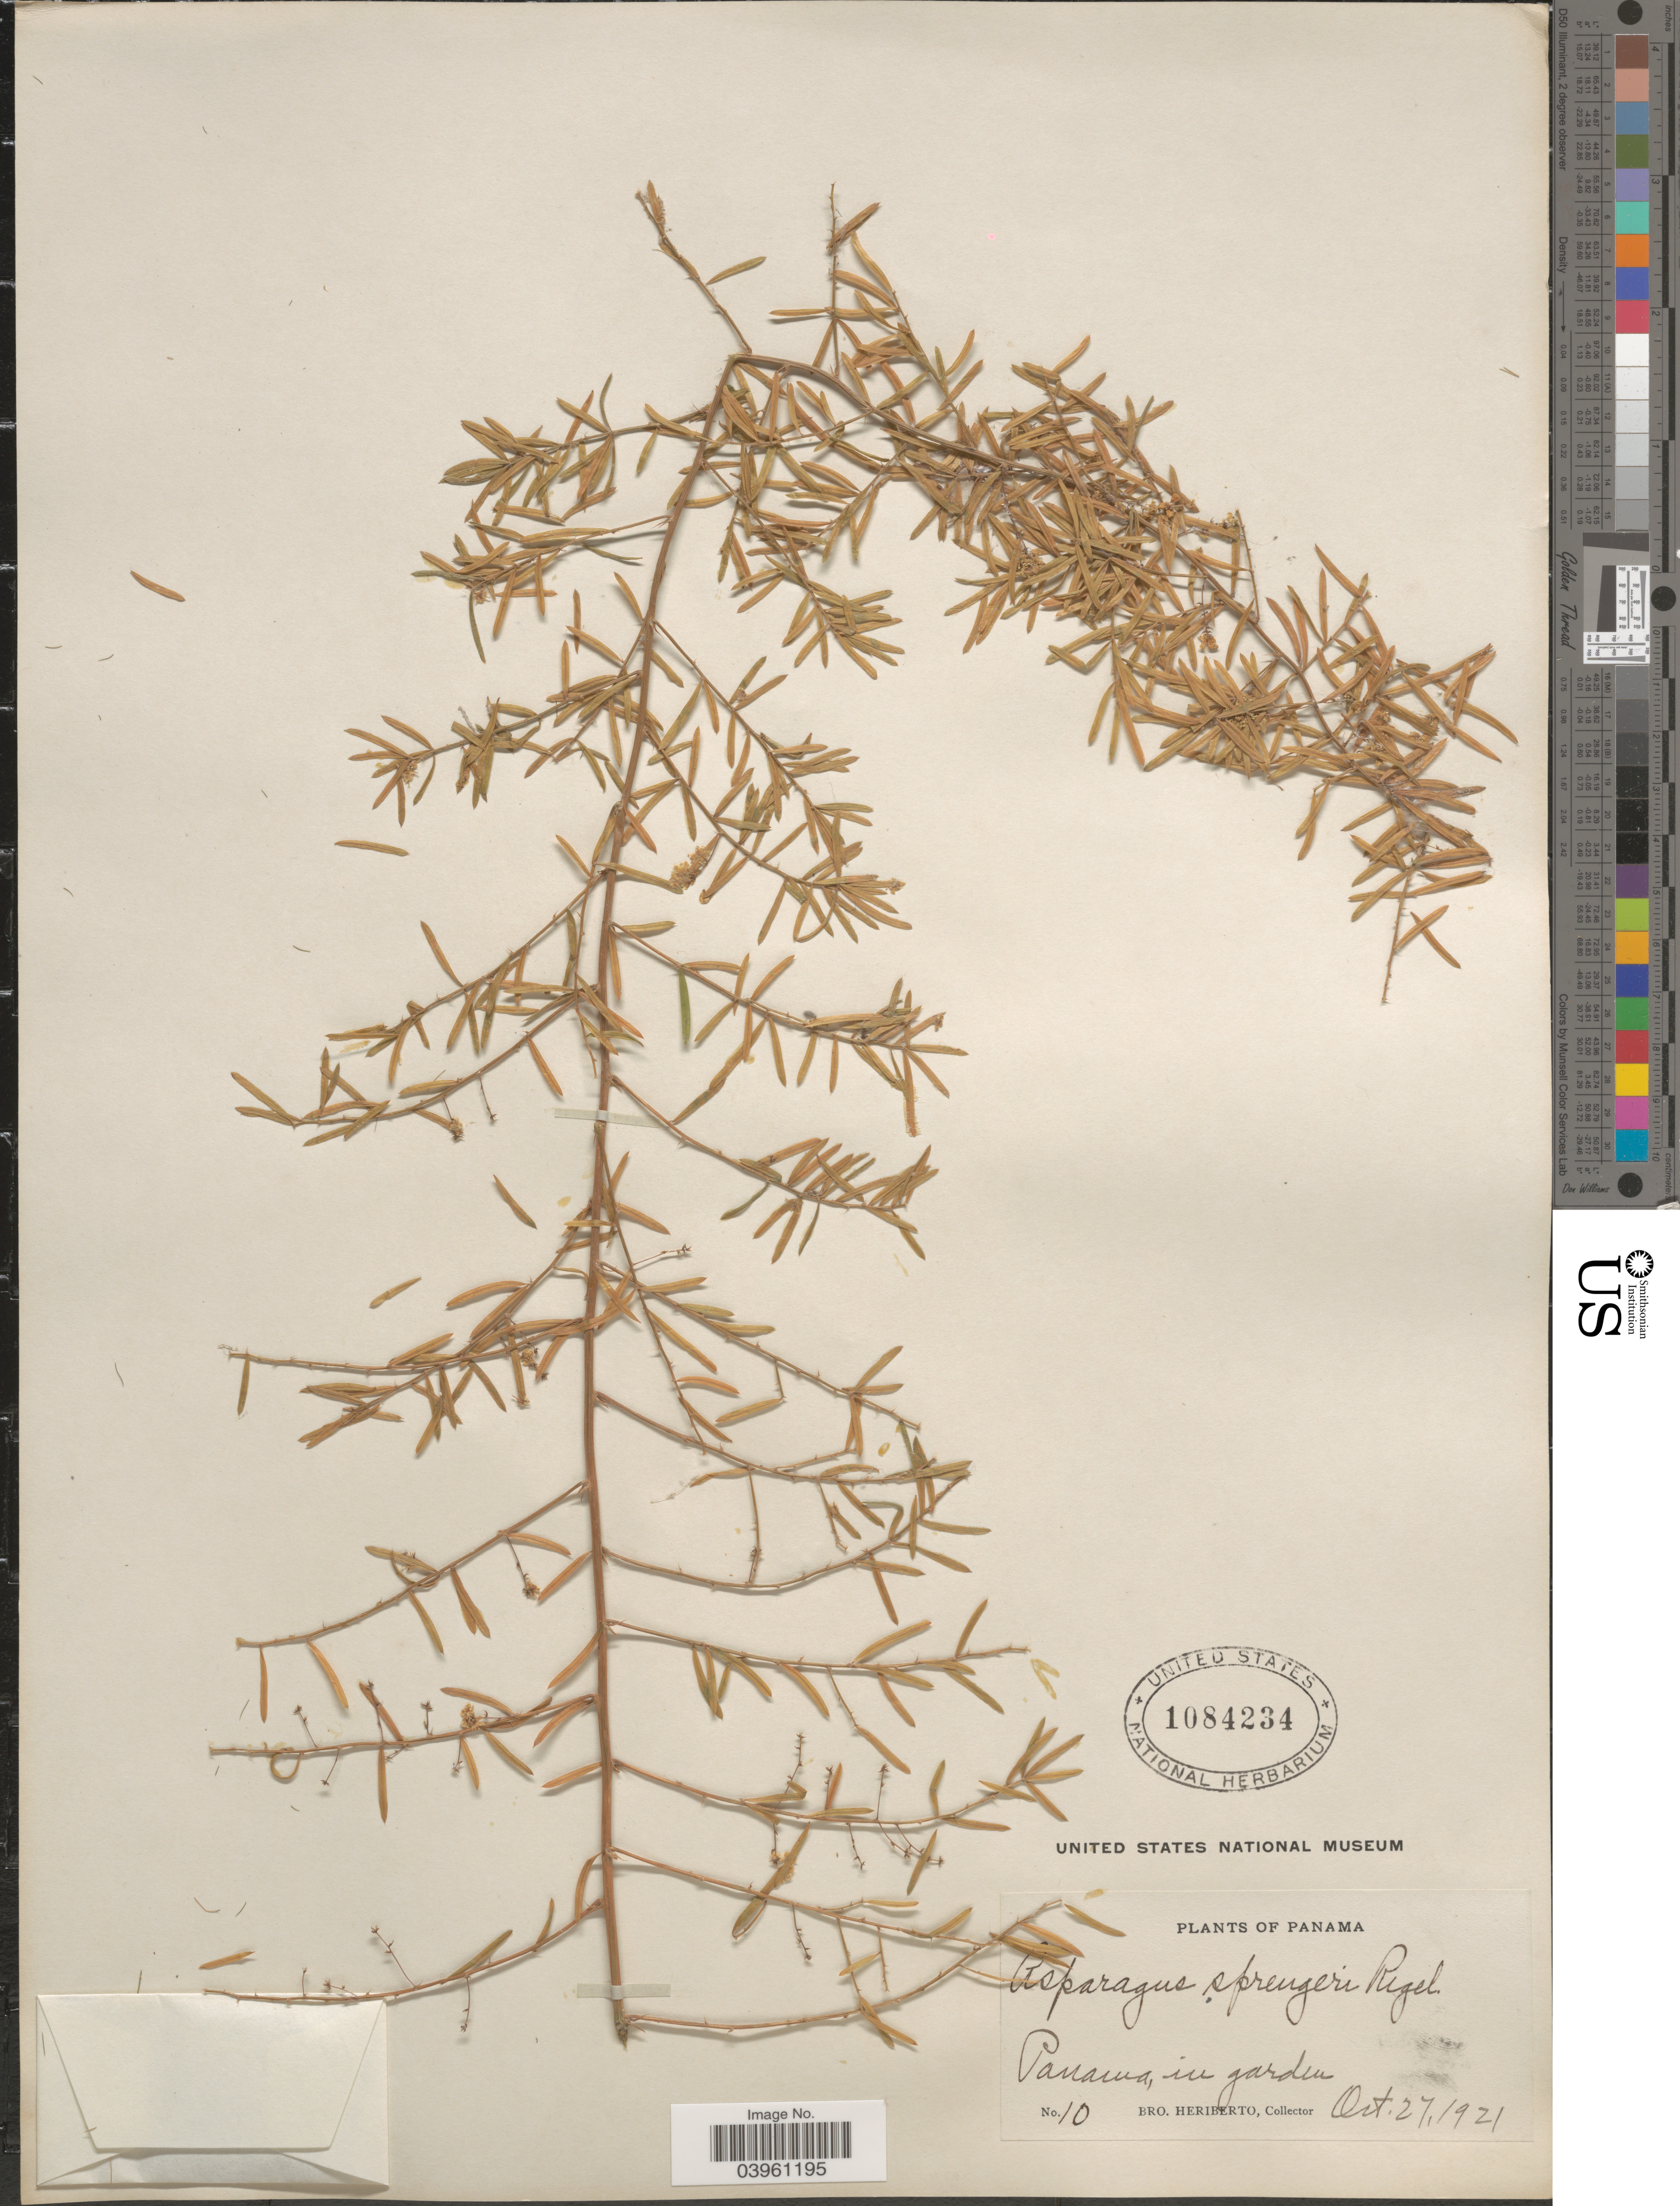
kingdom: Plantae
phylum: Tracheophyta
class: Liliopsida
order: Asparagales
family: Asparagaceae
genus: Asparagus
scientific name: Asparagus sp.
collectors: B. Heriberto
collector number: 10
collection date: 1921-10-27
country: Panama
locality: In garden.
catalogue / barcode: US 1084234